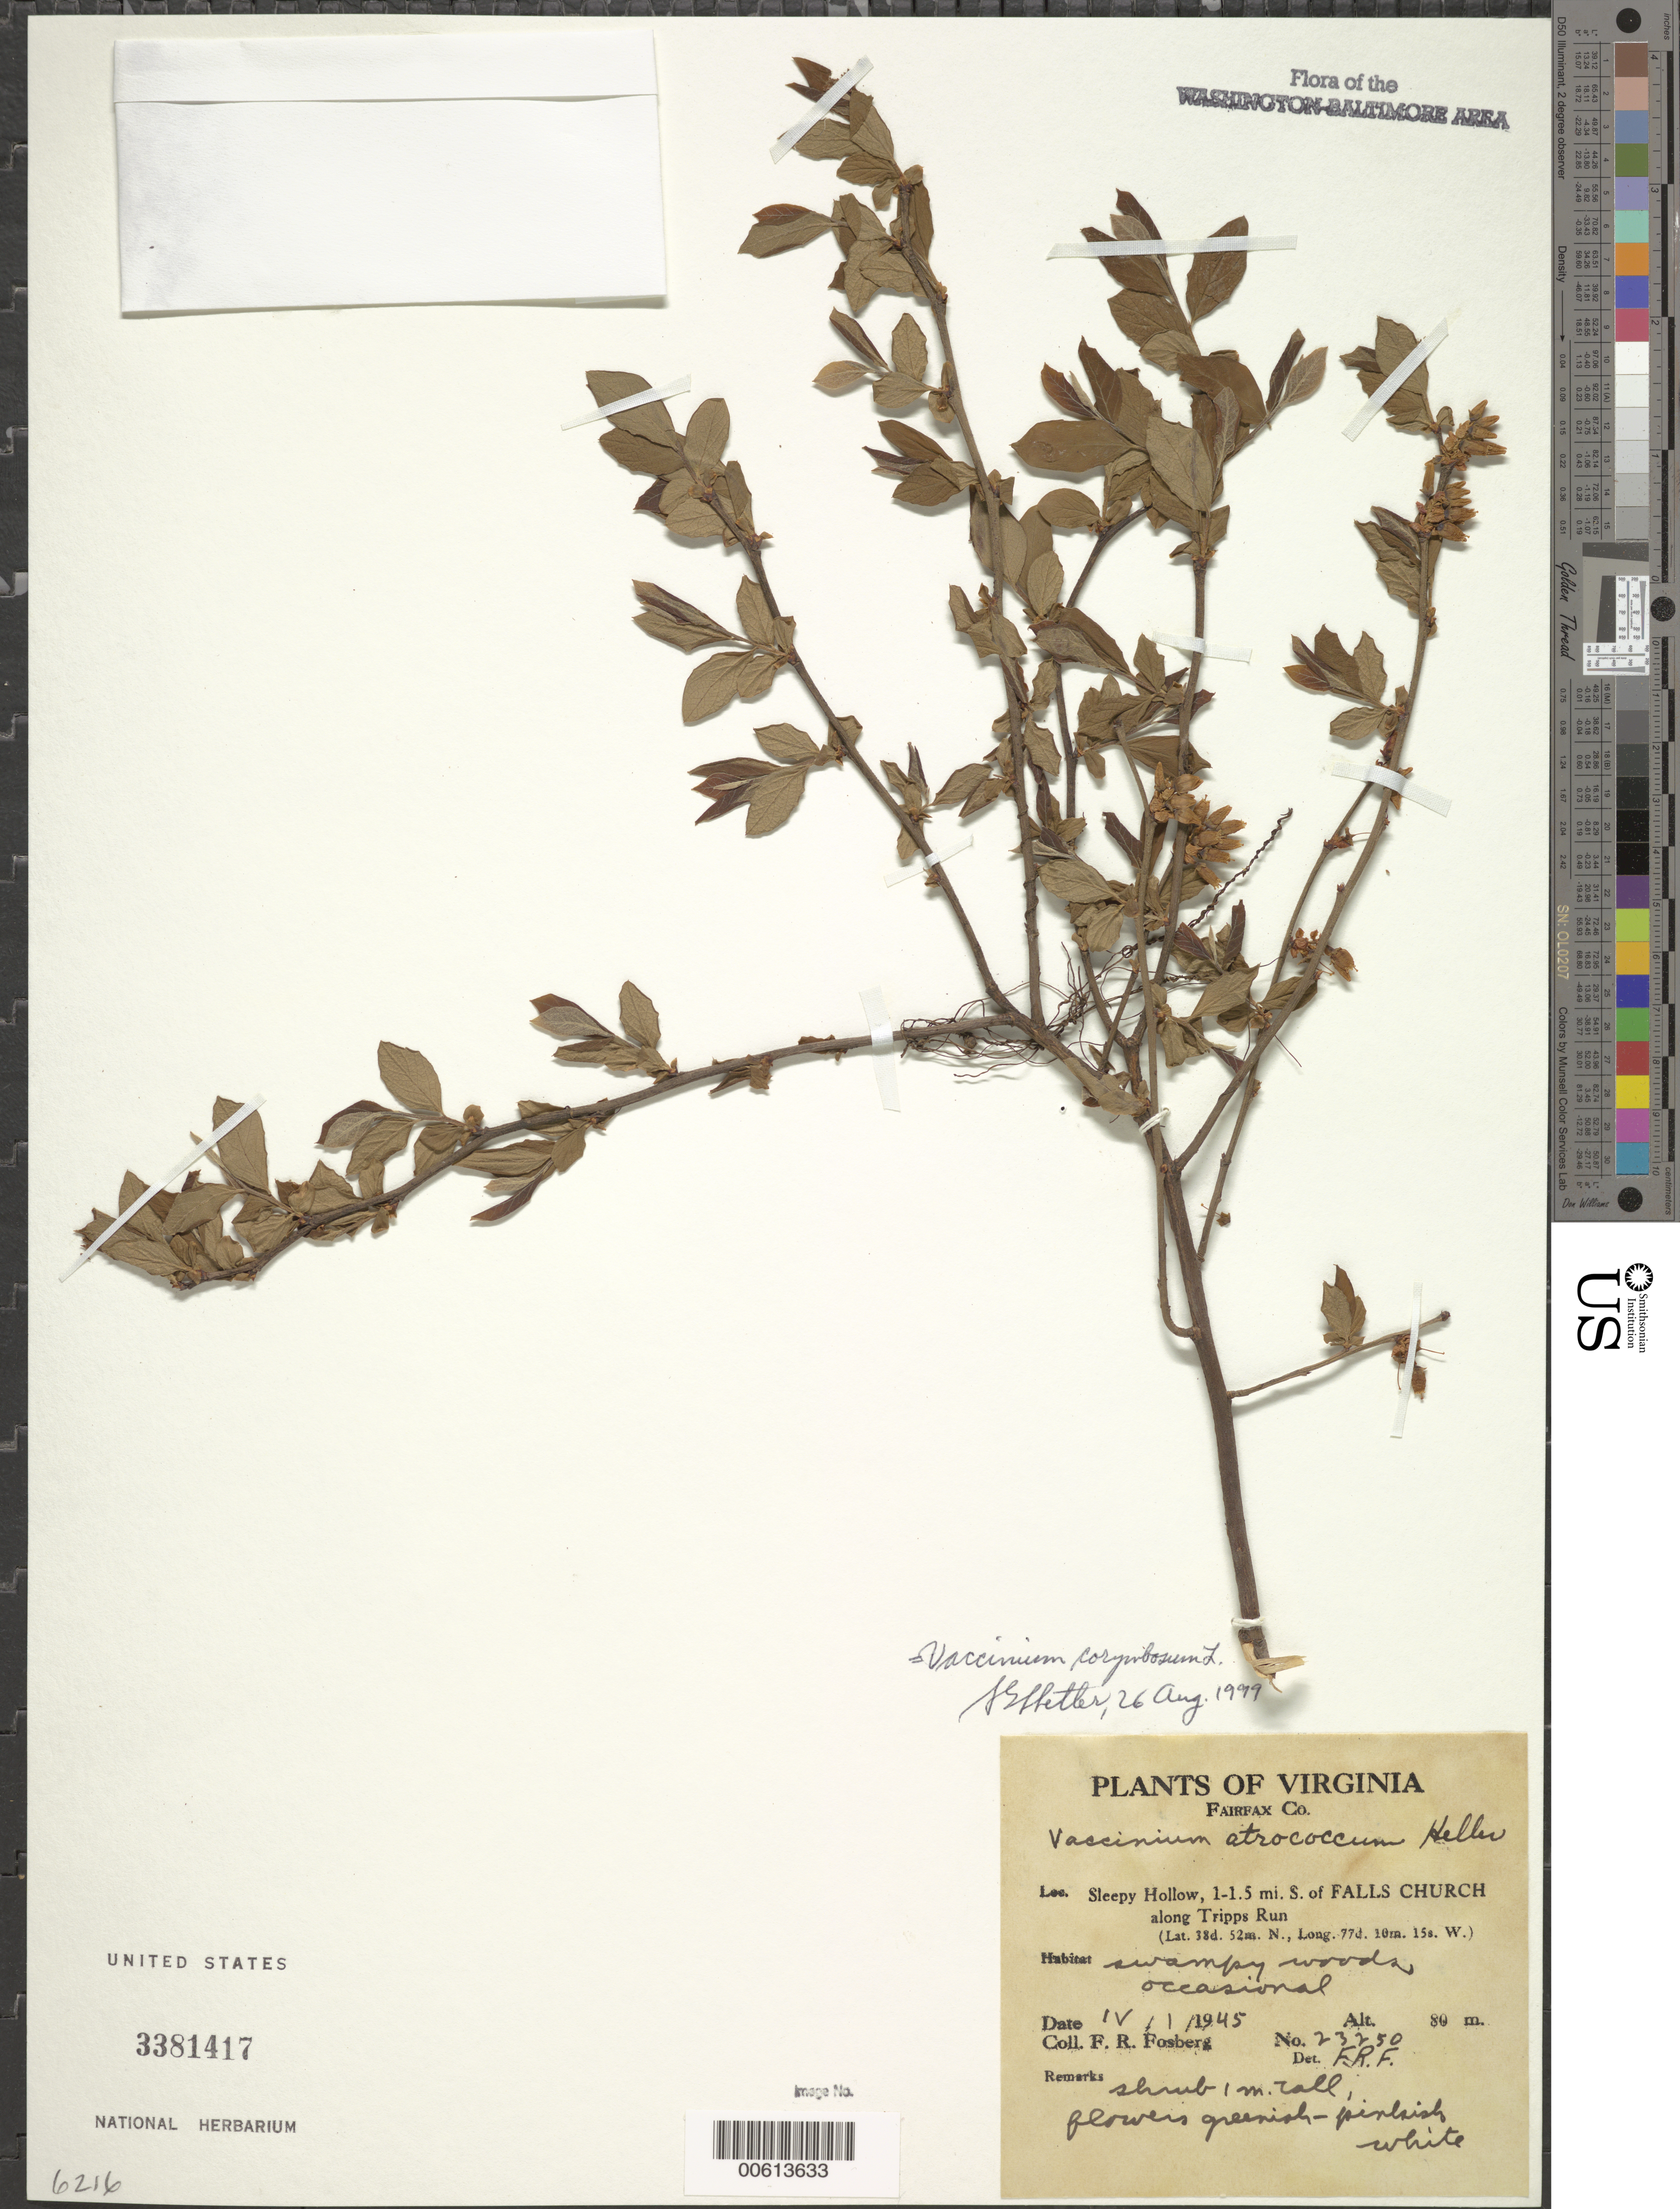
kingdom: Plantae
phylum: Tracheophyta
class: Magnoliopsida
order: Ericales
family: Ericaceae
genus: Vaccinium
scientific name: Vaccinium corymbosum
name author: L.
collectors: F. R. Fosberg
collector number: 23250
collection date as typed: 01 Apr 1945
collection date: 1945-04-01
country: United States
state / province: Virginia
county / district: Fairfax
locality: Sleepy Hollow, S of Falls Church along Tripps Run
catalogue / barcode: US 3381417